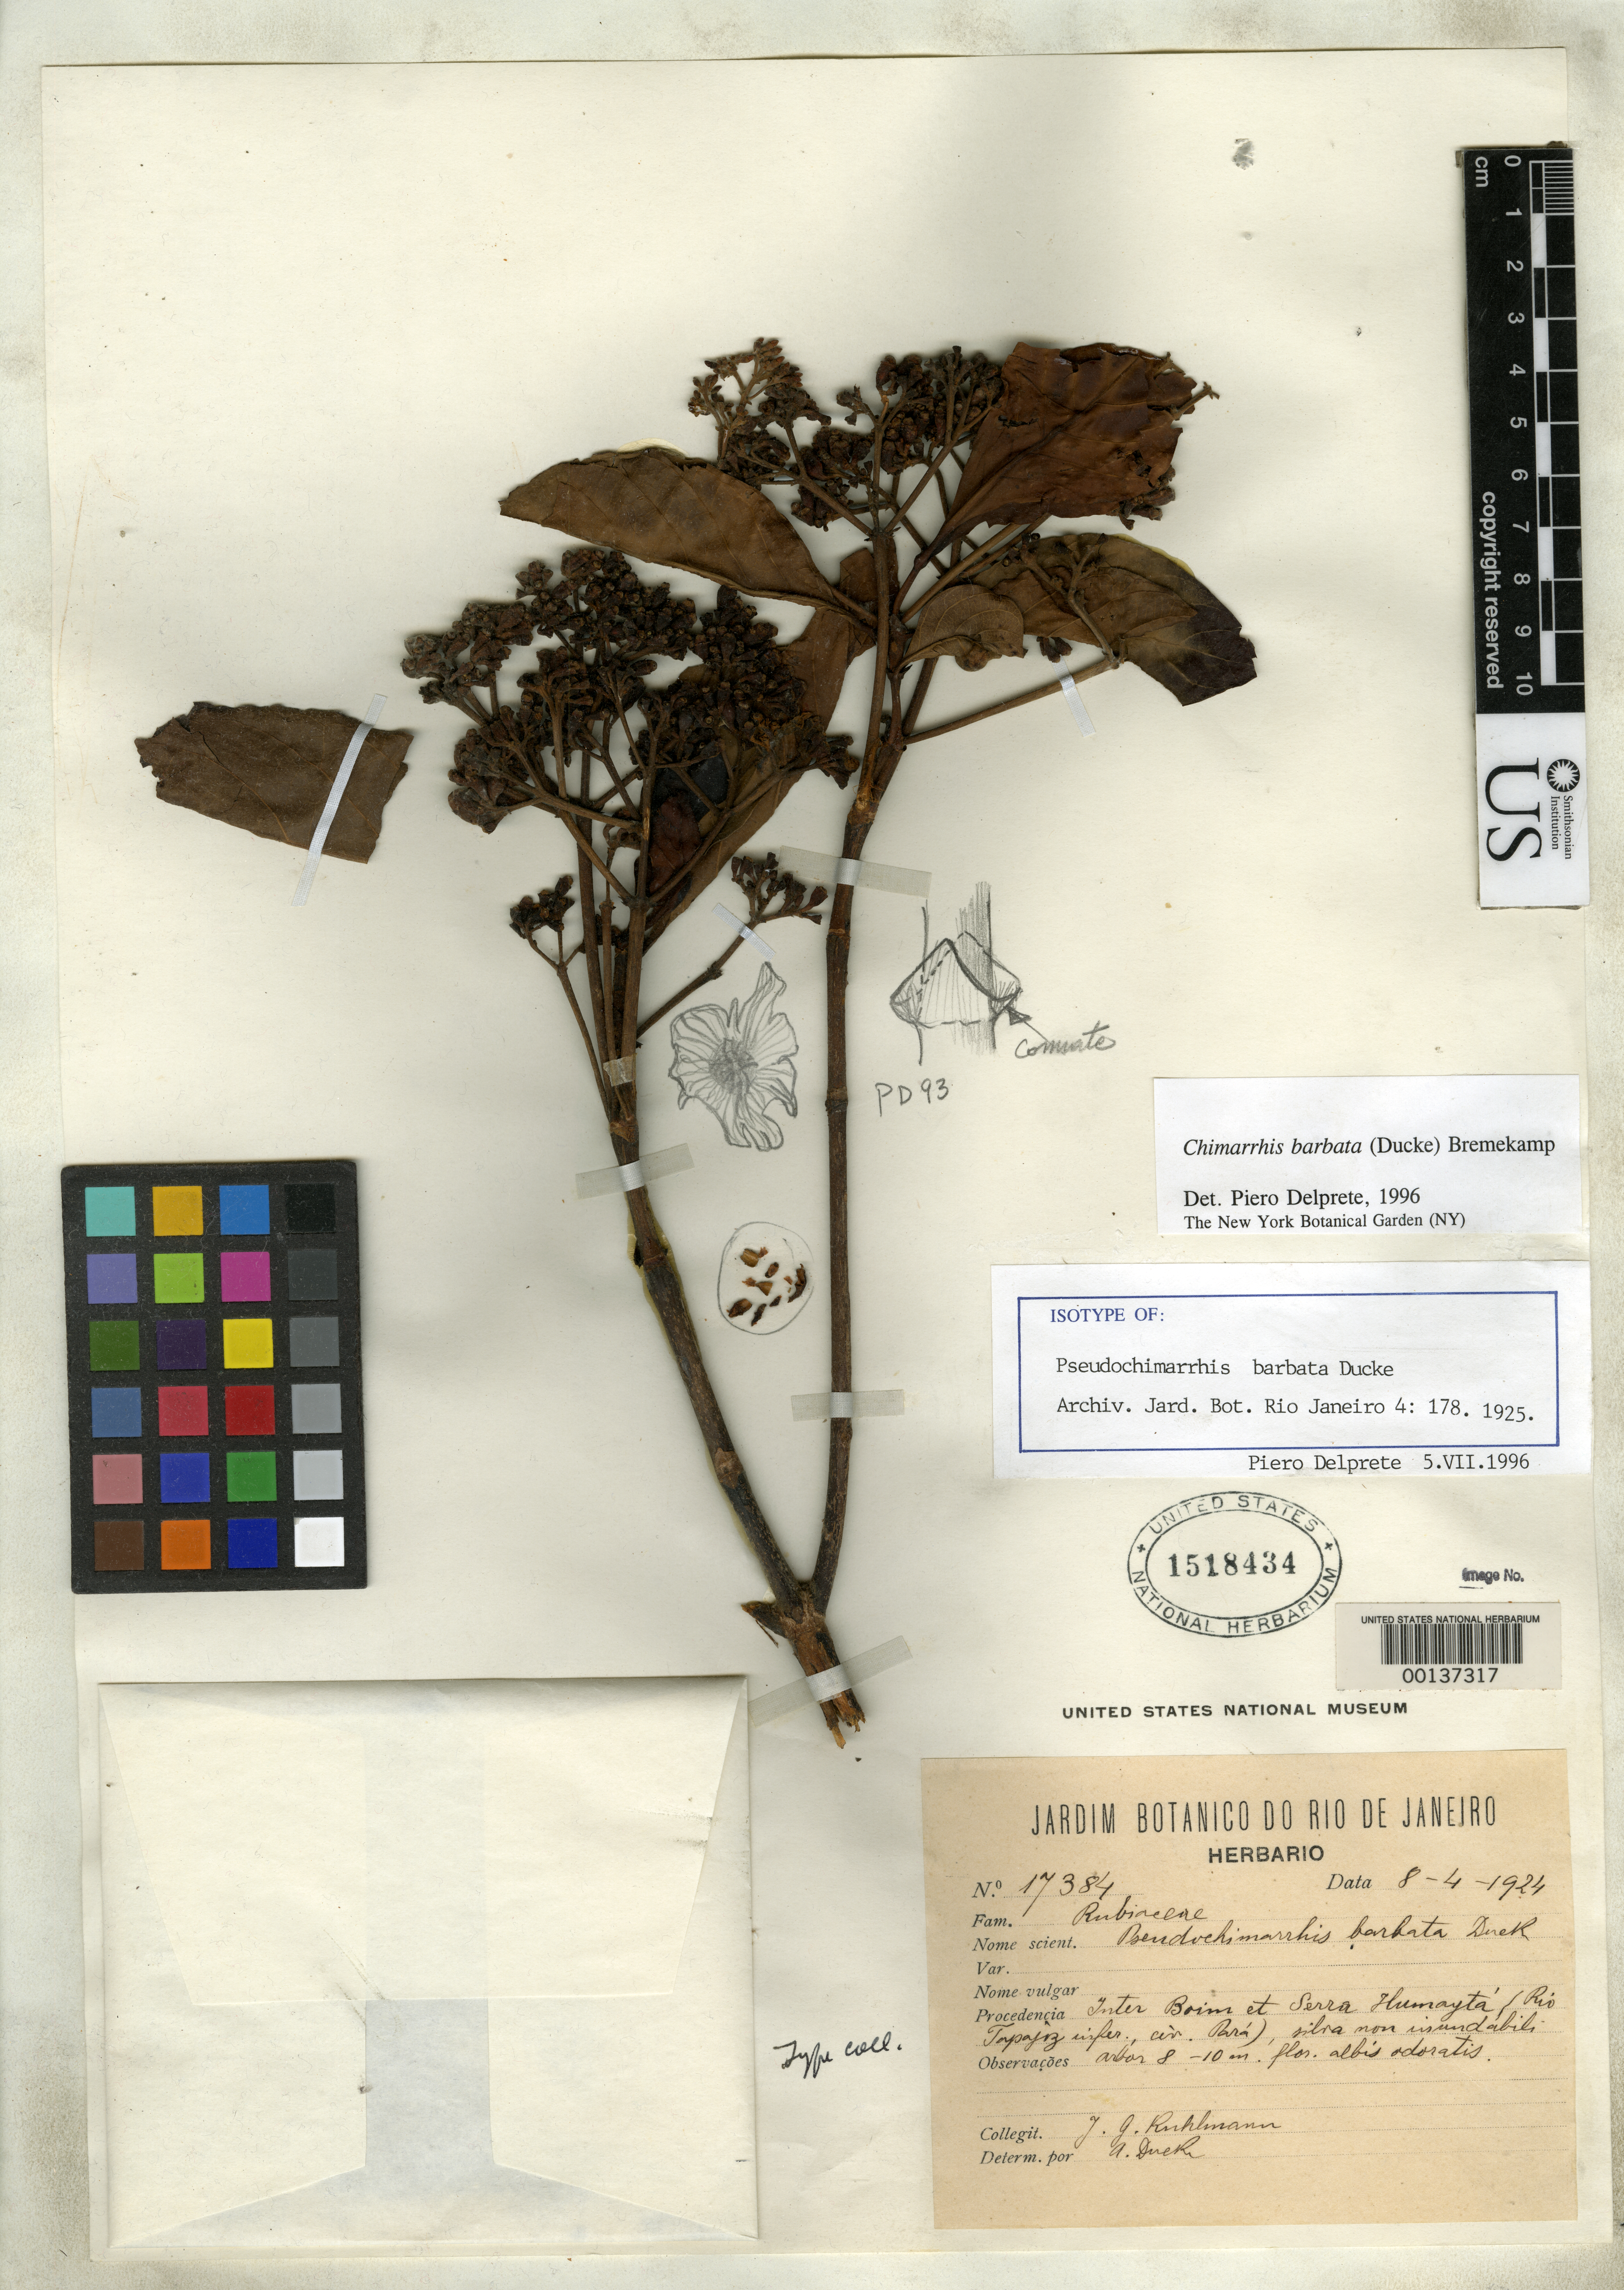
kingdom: Plantae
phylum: Tracheophyta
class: Magnoliopsida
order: Gentianales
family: Rubiaceae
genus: Pseudochimarrhis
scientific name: Pseudochimarrhis barbata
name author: Ducke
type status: Isosyntype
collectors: J. G. Kuhlmann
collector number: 17384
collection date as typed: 04 Aug 1924 to 08 Apr 1924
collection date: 1924-04-08/1924-08-04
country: Brazil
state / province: Pará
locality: Inter Boin et Serra Humayta, Rio Tapajoz.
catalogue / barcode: US 1518434